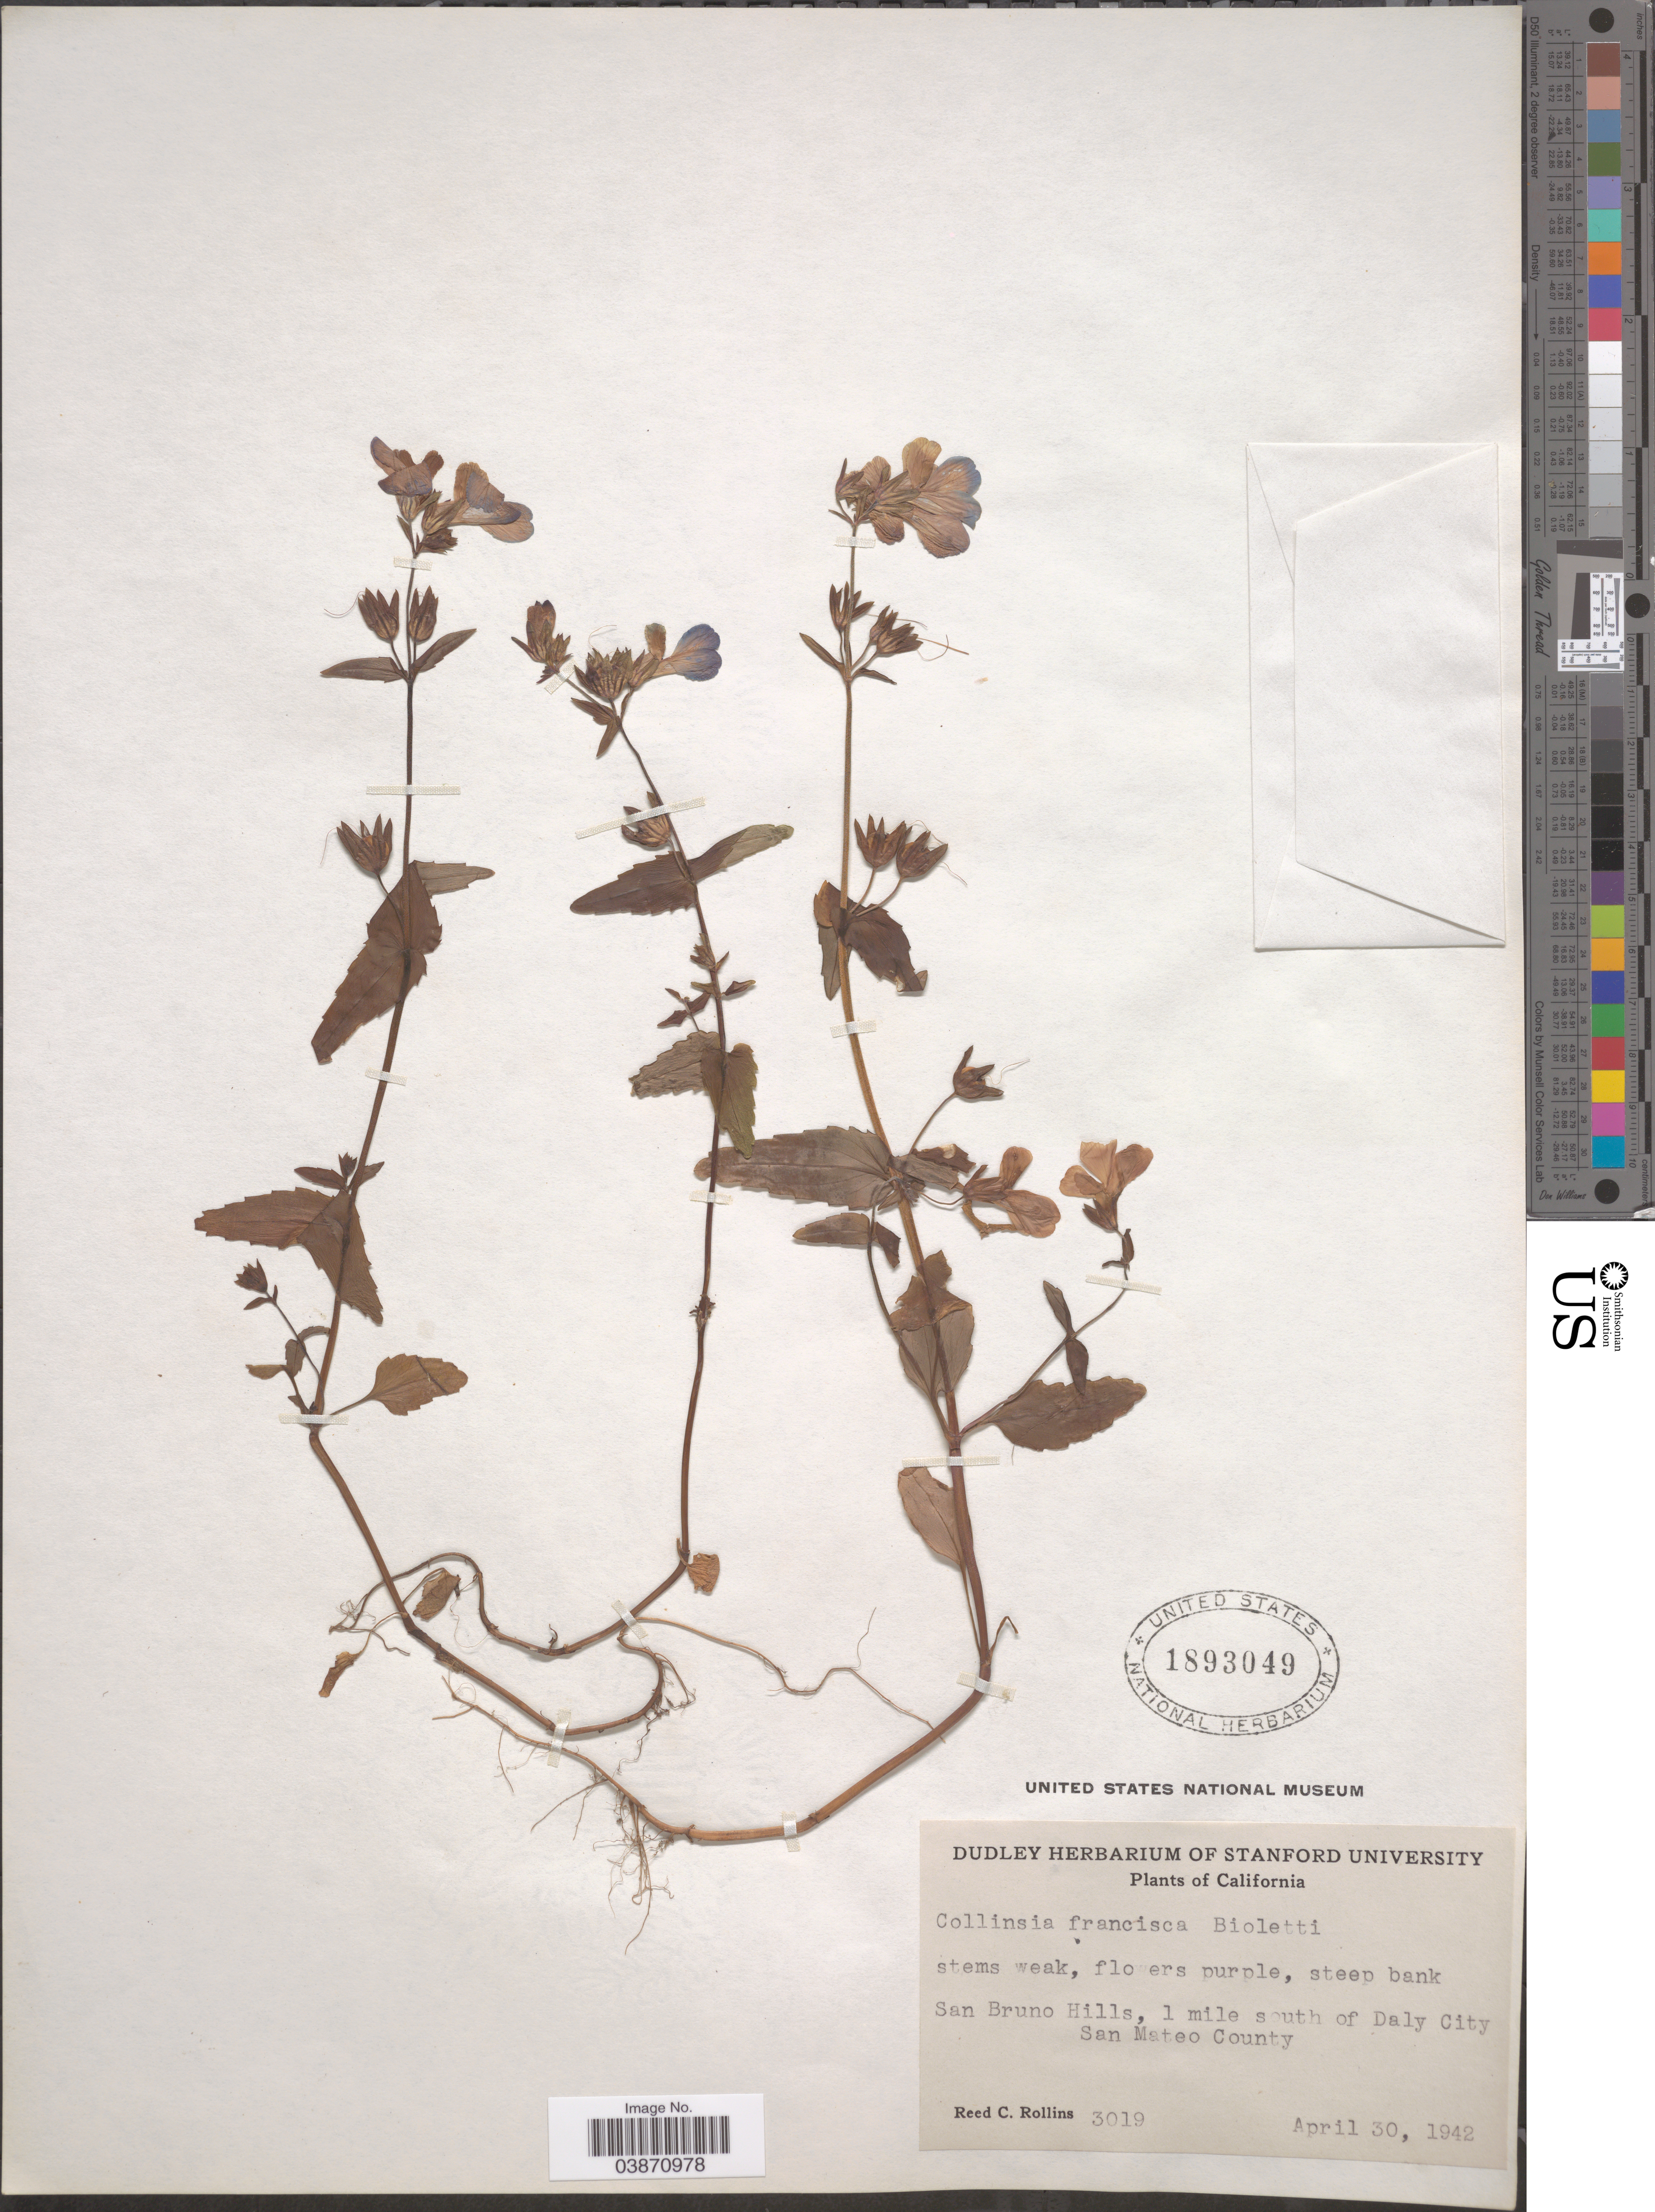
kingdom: Plantae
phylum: Tracheophyta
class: Magnoliopsida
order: Lamiales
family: Plantaginaceae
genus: Collinsia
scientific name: Collinsia franciscana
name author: Bioletti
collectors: R. C. Rollins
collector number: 3019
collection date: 1942-04-30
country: United States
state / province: California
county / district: San Mateo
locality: San Bruno Hills, 1 mile south of Daly City. San Mateo County.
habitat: steep bank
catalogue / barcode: US 1893049